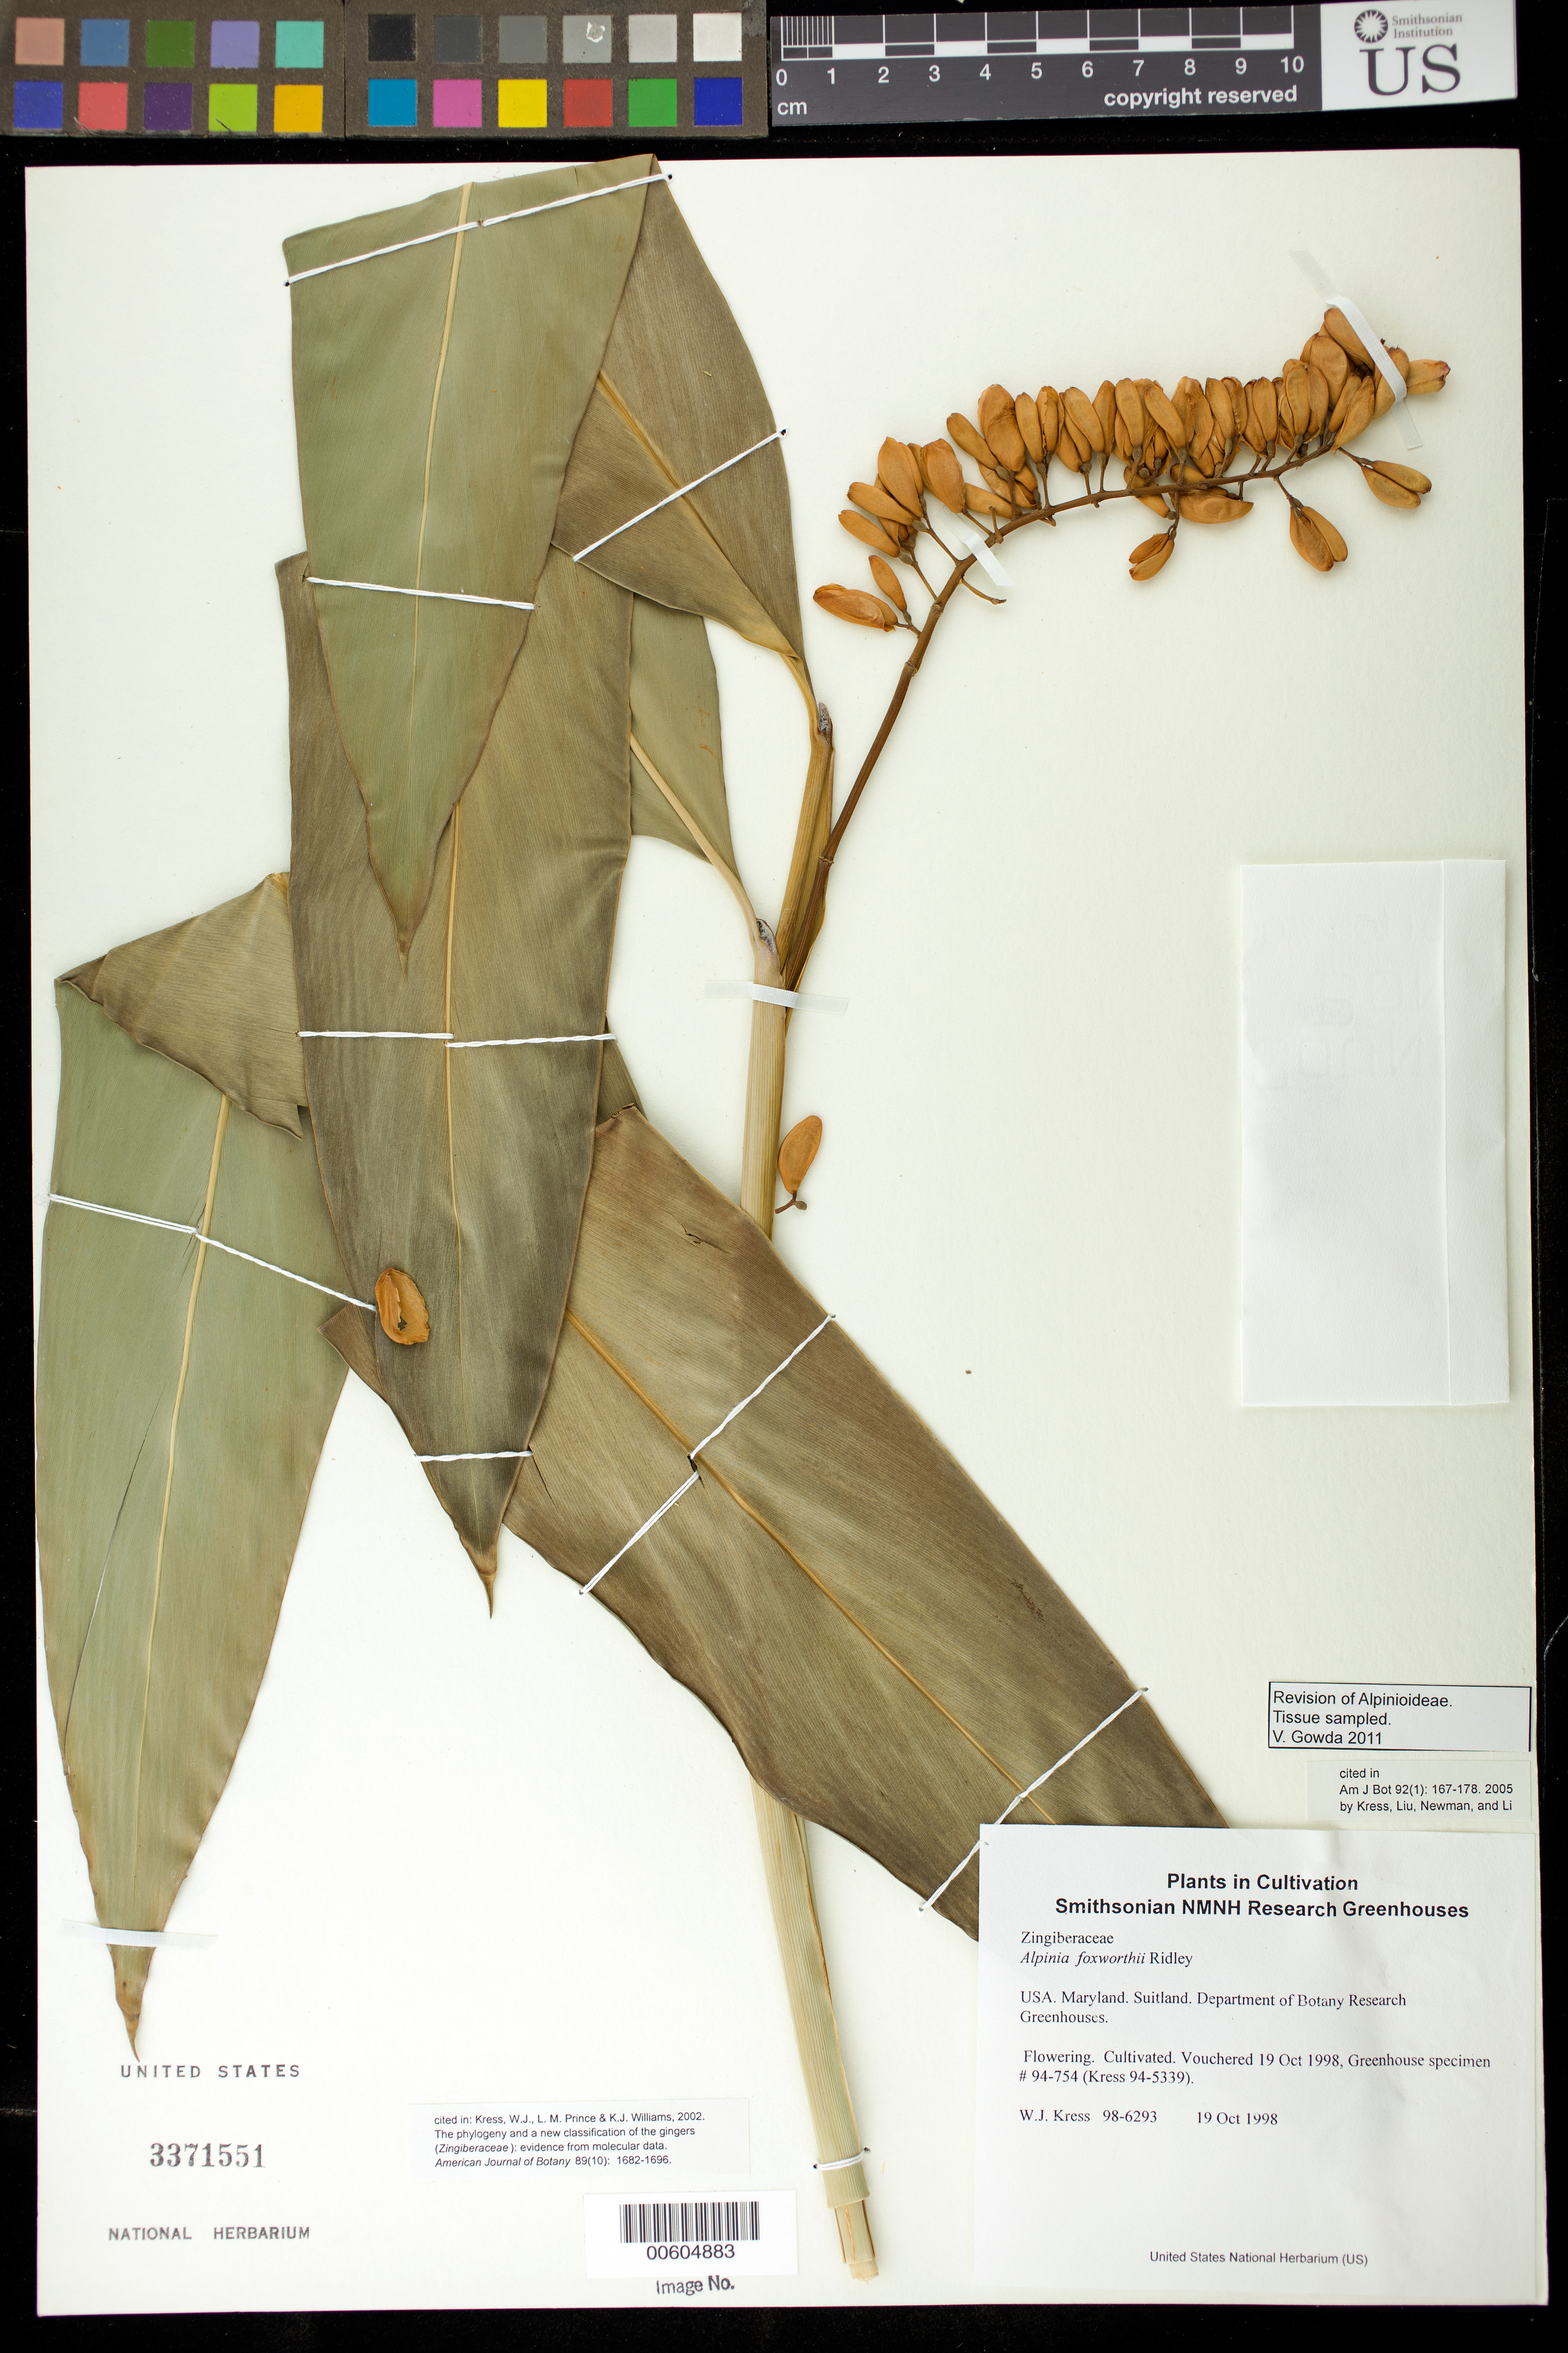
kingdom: Plantae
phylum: Tracheophyta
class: Liliopsida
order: Zingiberales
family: Zingiberaceae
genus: Alpinia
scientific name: Alpinia foxworthyi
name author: Ridl.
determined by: Williams, K. J.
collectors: W. J. Kress & M. Bordelon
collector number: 98-6293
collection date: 1998-10-19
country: United States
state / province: Maryland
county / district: Prince George's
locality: NMNH Botany Research Greenhouses. Suitland.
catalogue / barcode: US 3371551